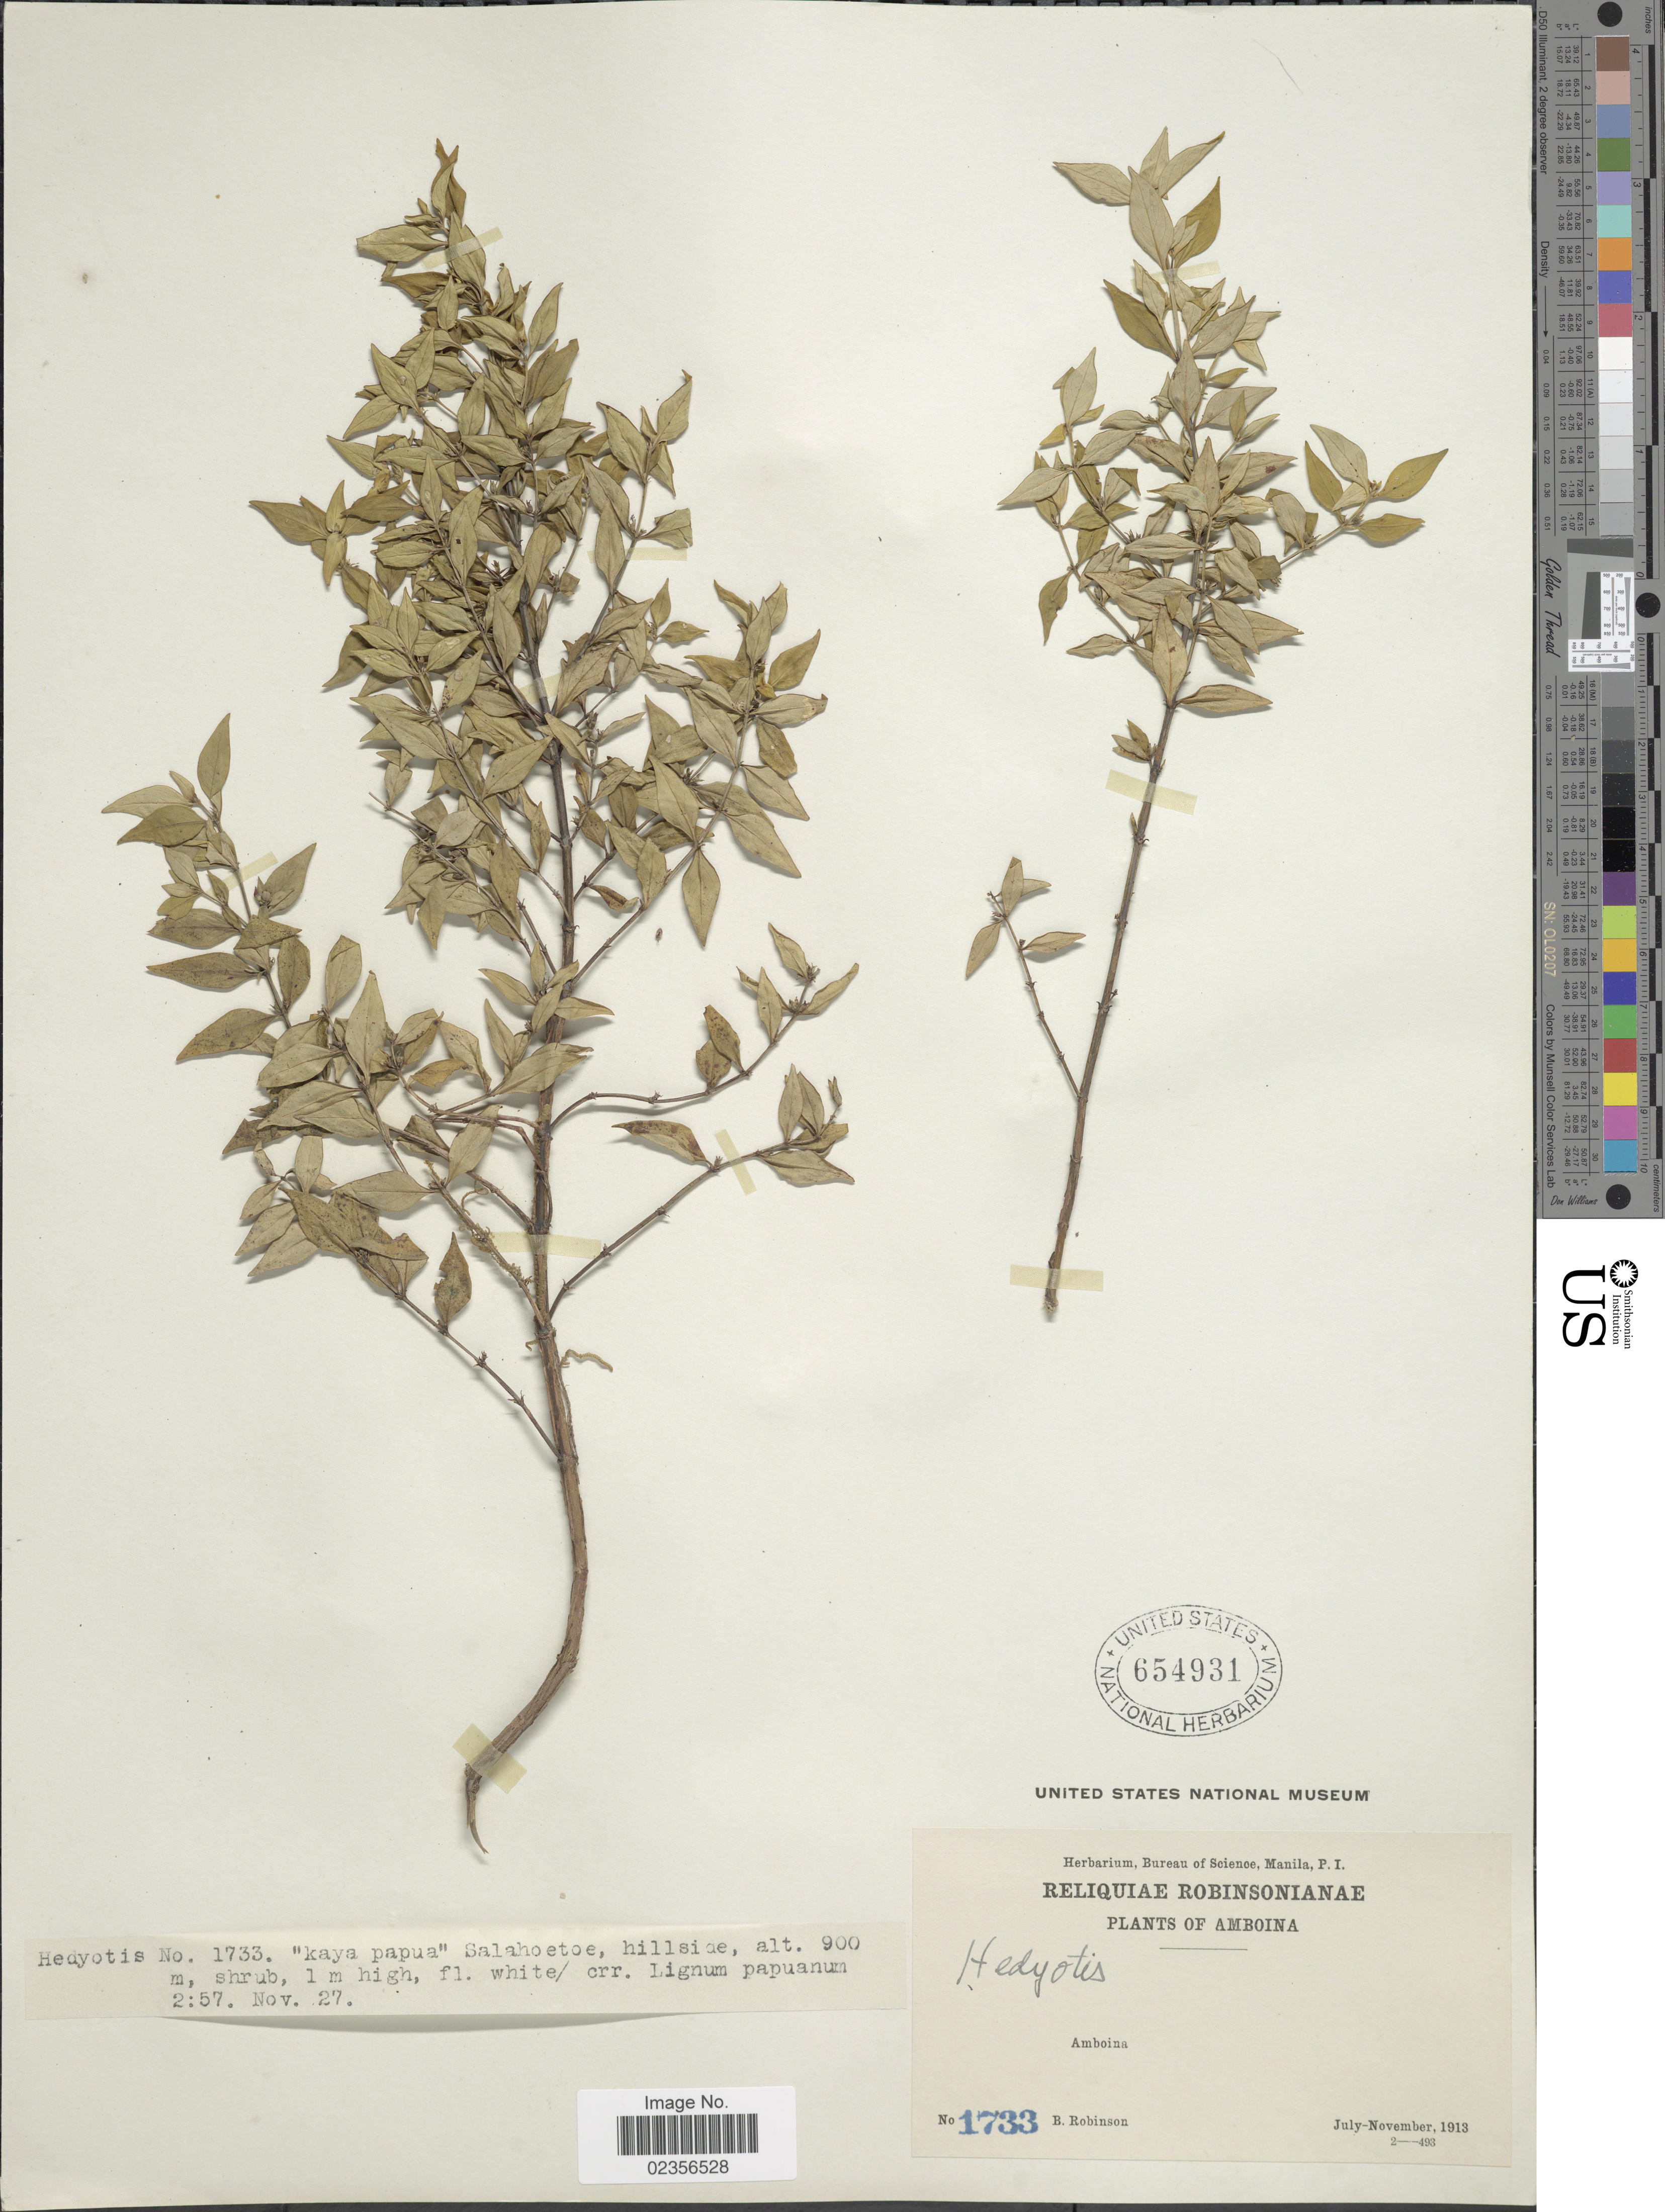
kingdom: Plantae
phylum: Tracheophyta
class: Magnoliopsida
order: Gentianales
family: Rubiaceae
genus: Hedyotis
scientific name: Hedyotis sp.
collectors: B. Robinson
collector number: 1733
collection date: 1913-11-27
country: Indonesia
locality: Amboina. "kaya papua"Salahoetoe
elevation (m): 900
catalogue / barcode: US 654931